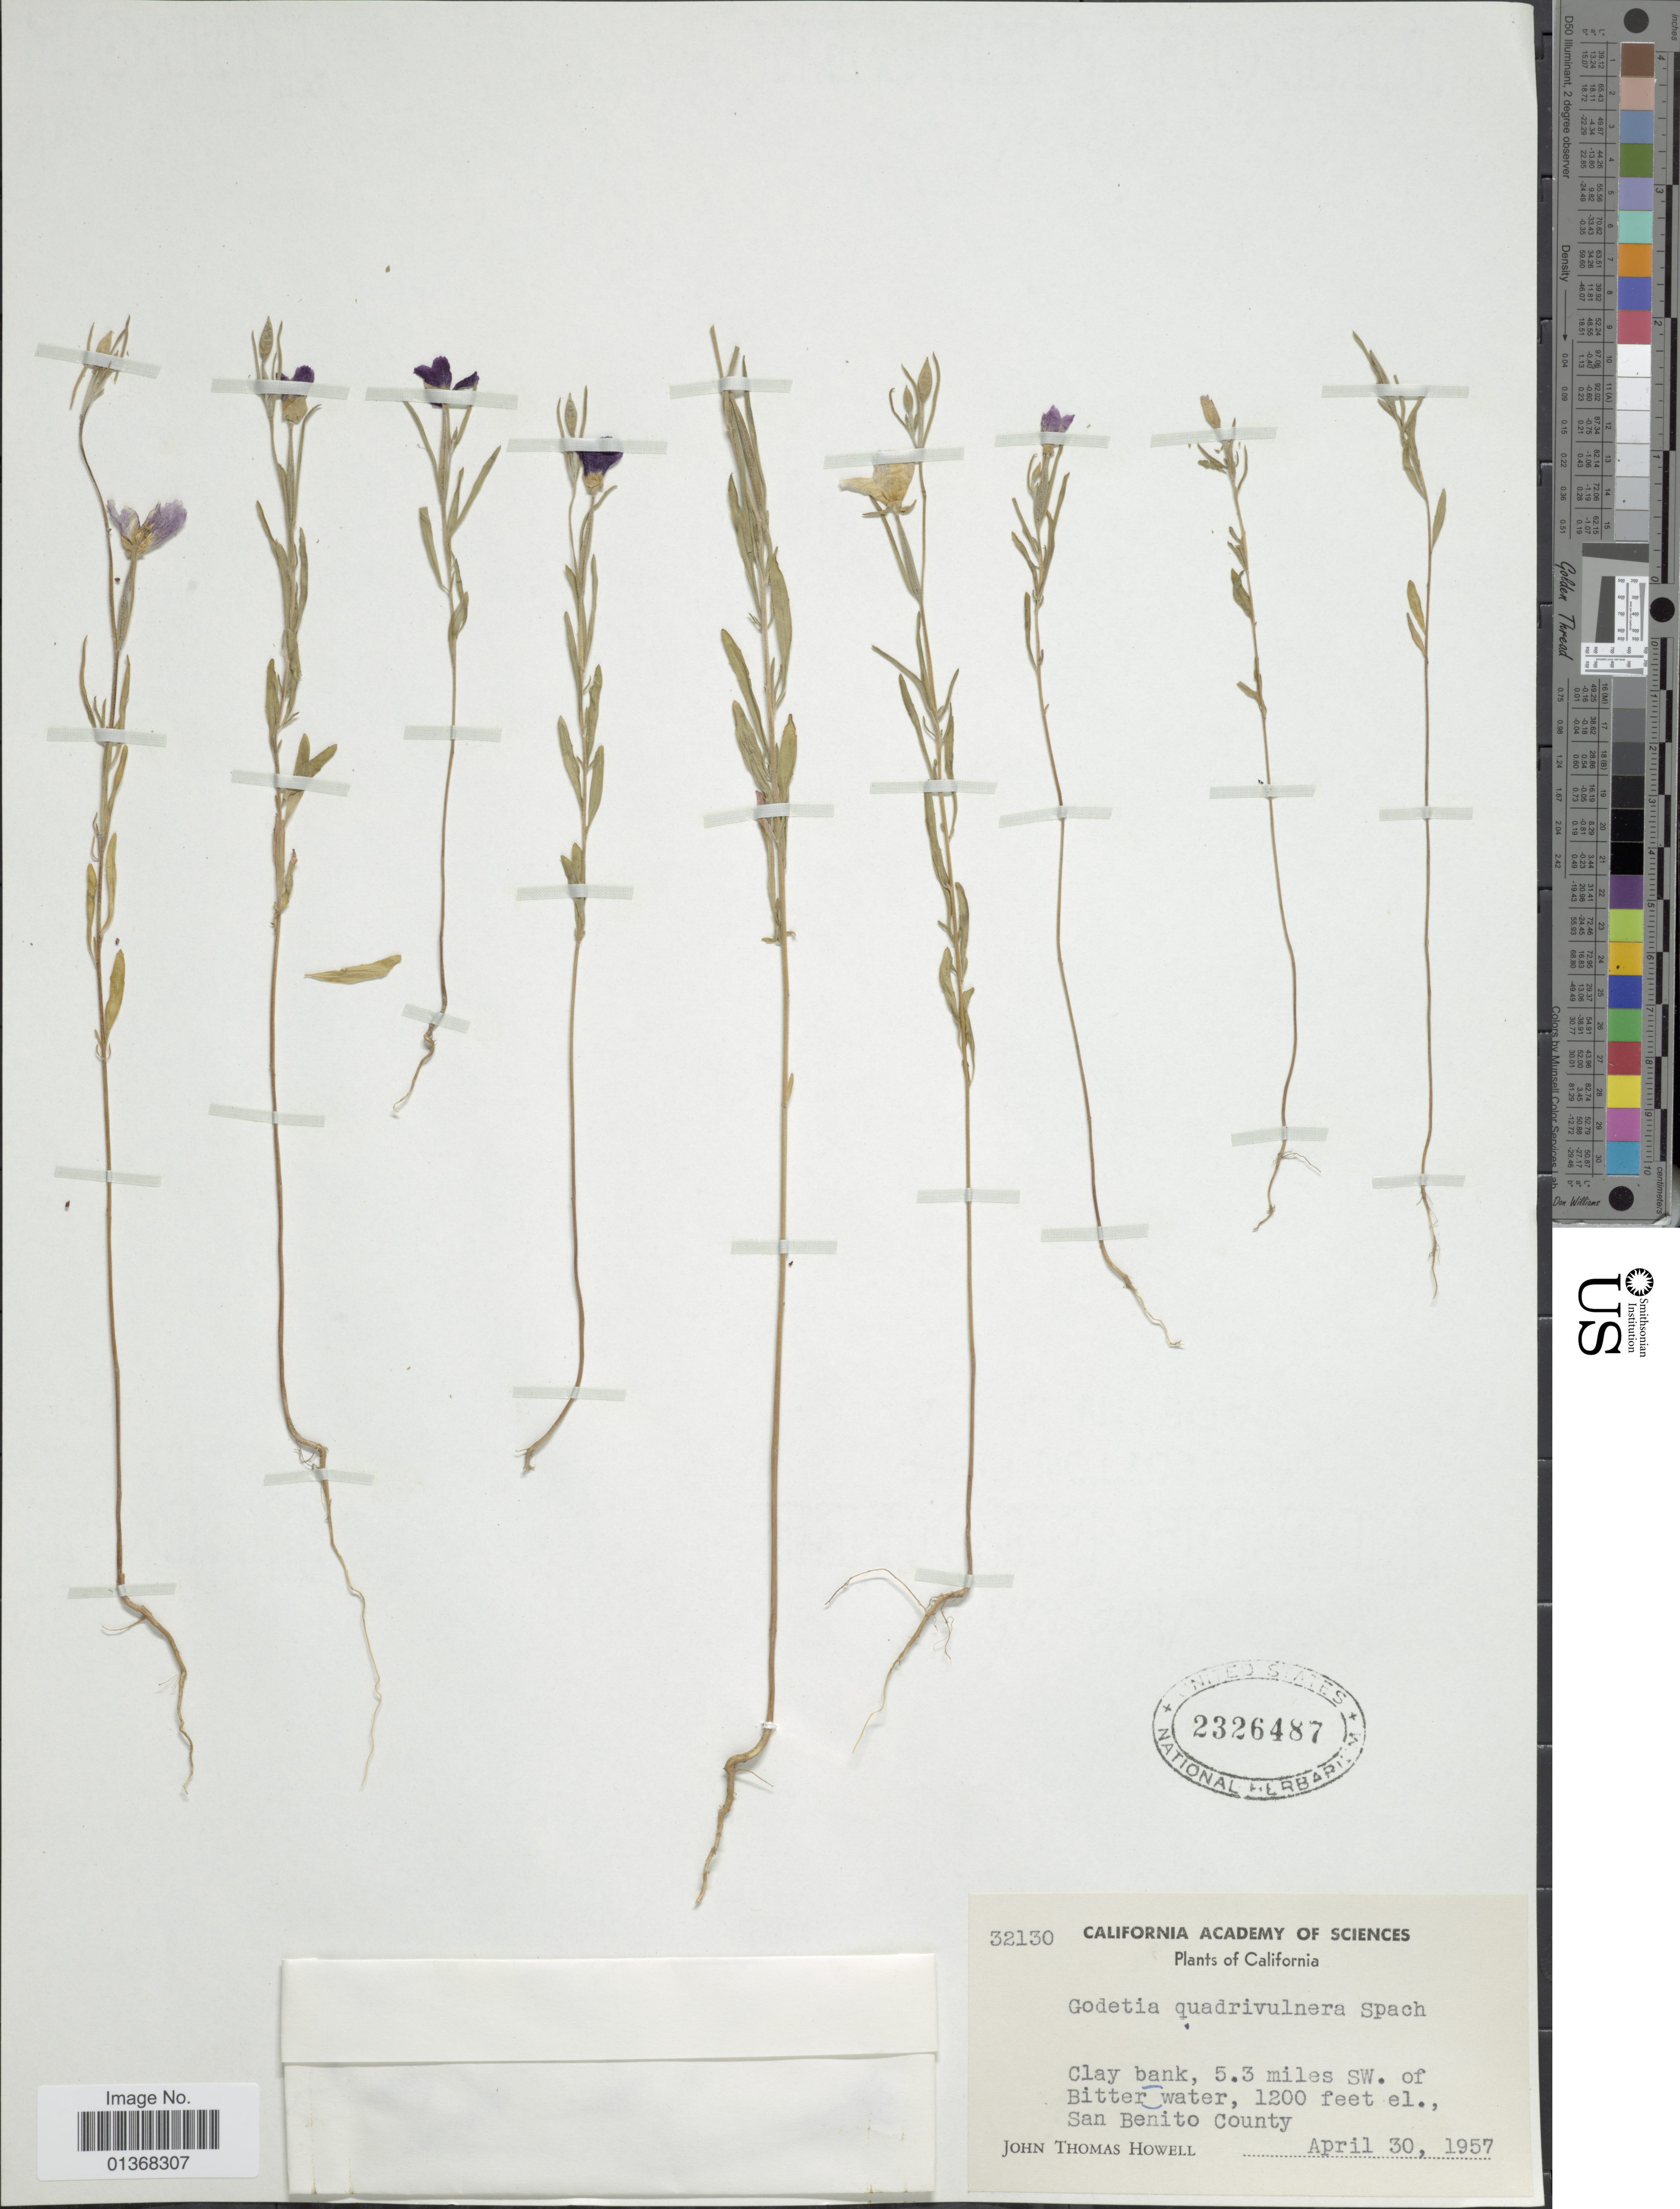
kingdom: Plantae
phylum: Tracheophyta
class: Magnoliopsida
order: Myrtales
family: Onagraceae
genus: Clarkia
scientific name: Clarkia purpurea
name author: (Curtis) A. Nelson & J.F. Macbr.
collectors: J. T. Howell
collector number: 32130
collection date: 1957-04-30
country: United States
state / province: California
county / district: San Benito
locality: Clay bank, 5.3 miles SW. of Bitter water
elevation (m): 366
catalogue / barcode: US 2326487